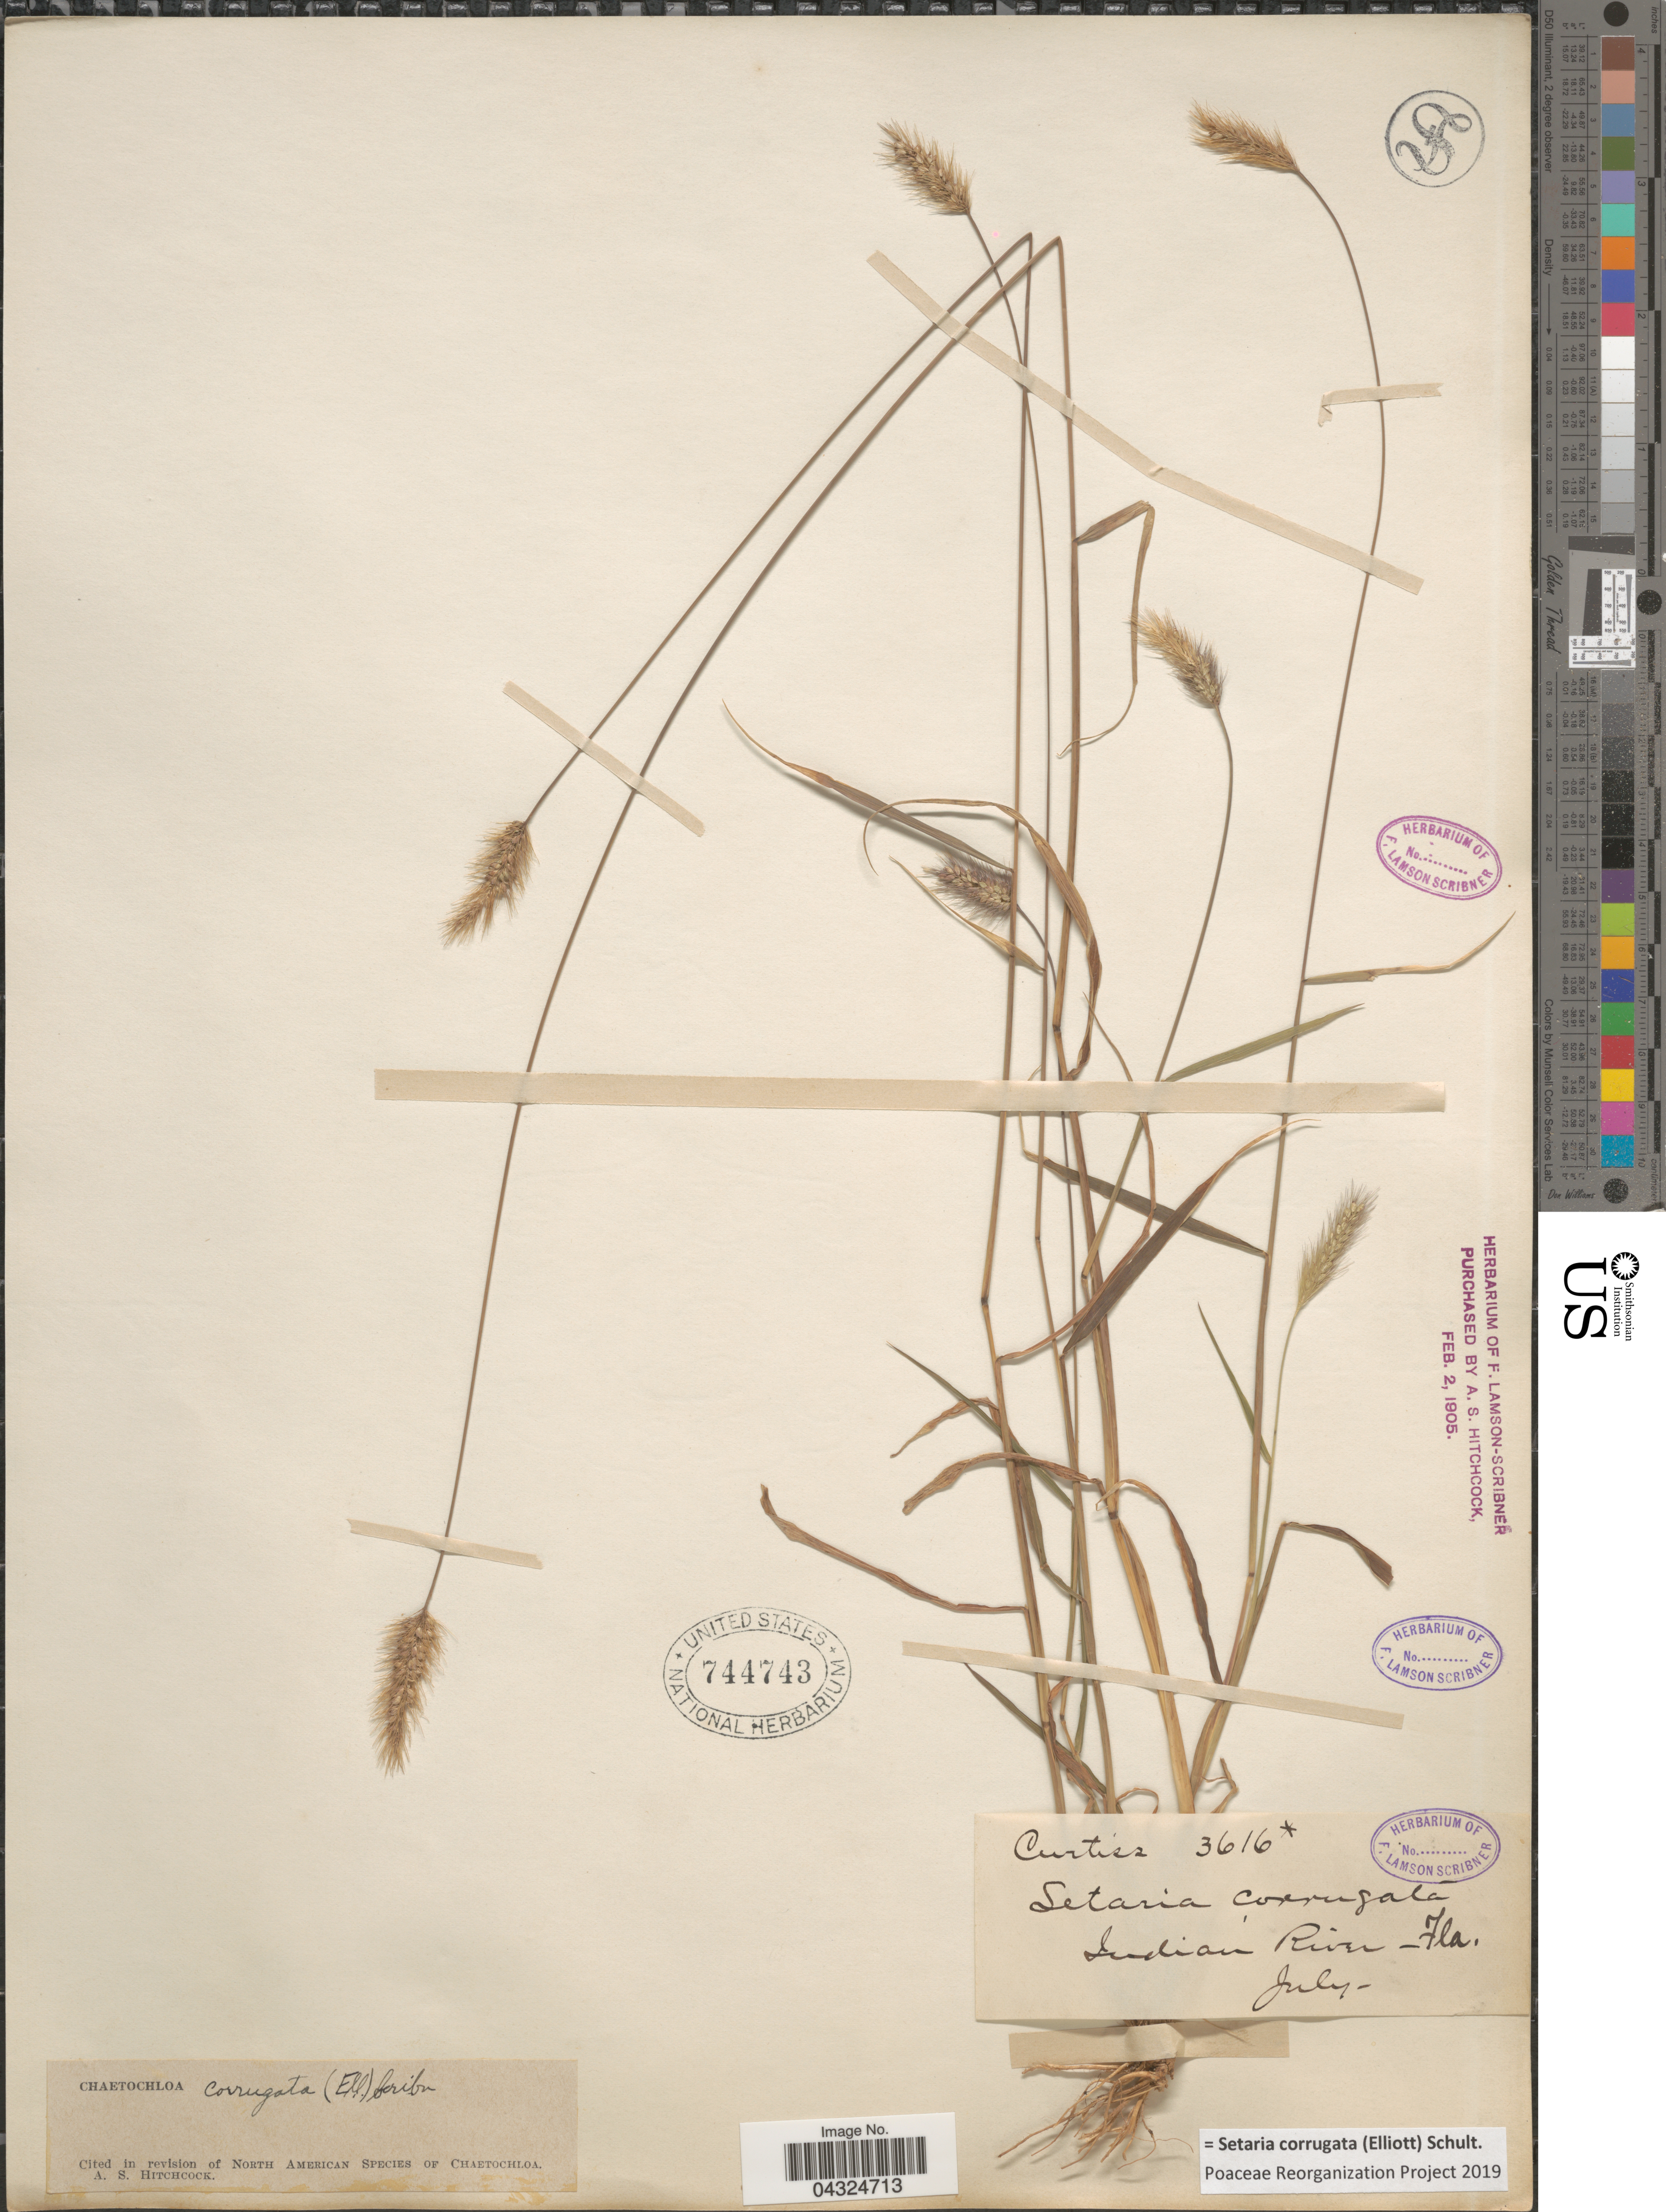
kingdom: Plantae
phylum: Tracheophyta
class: Liliopsida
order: Poales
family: Poaceae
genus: Setaria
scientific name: Setaria corrugata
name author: (Elliott) Schult.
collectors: -. Curtiss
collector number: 3616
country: United States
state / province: Florida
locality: Indian River.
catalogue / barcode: US 744743